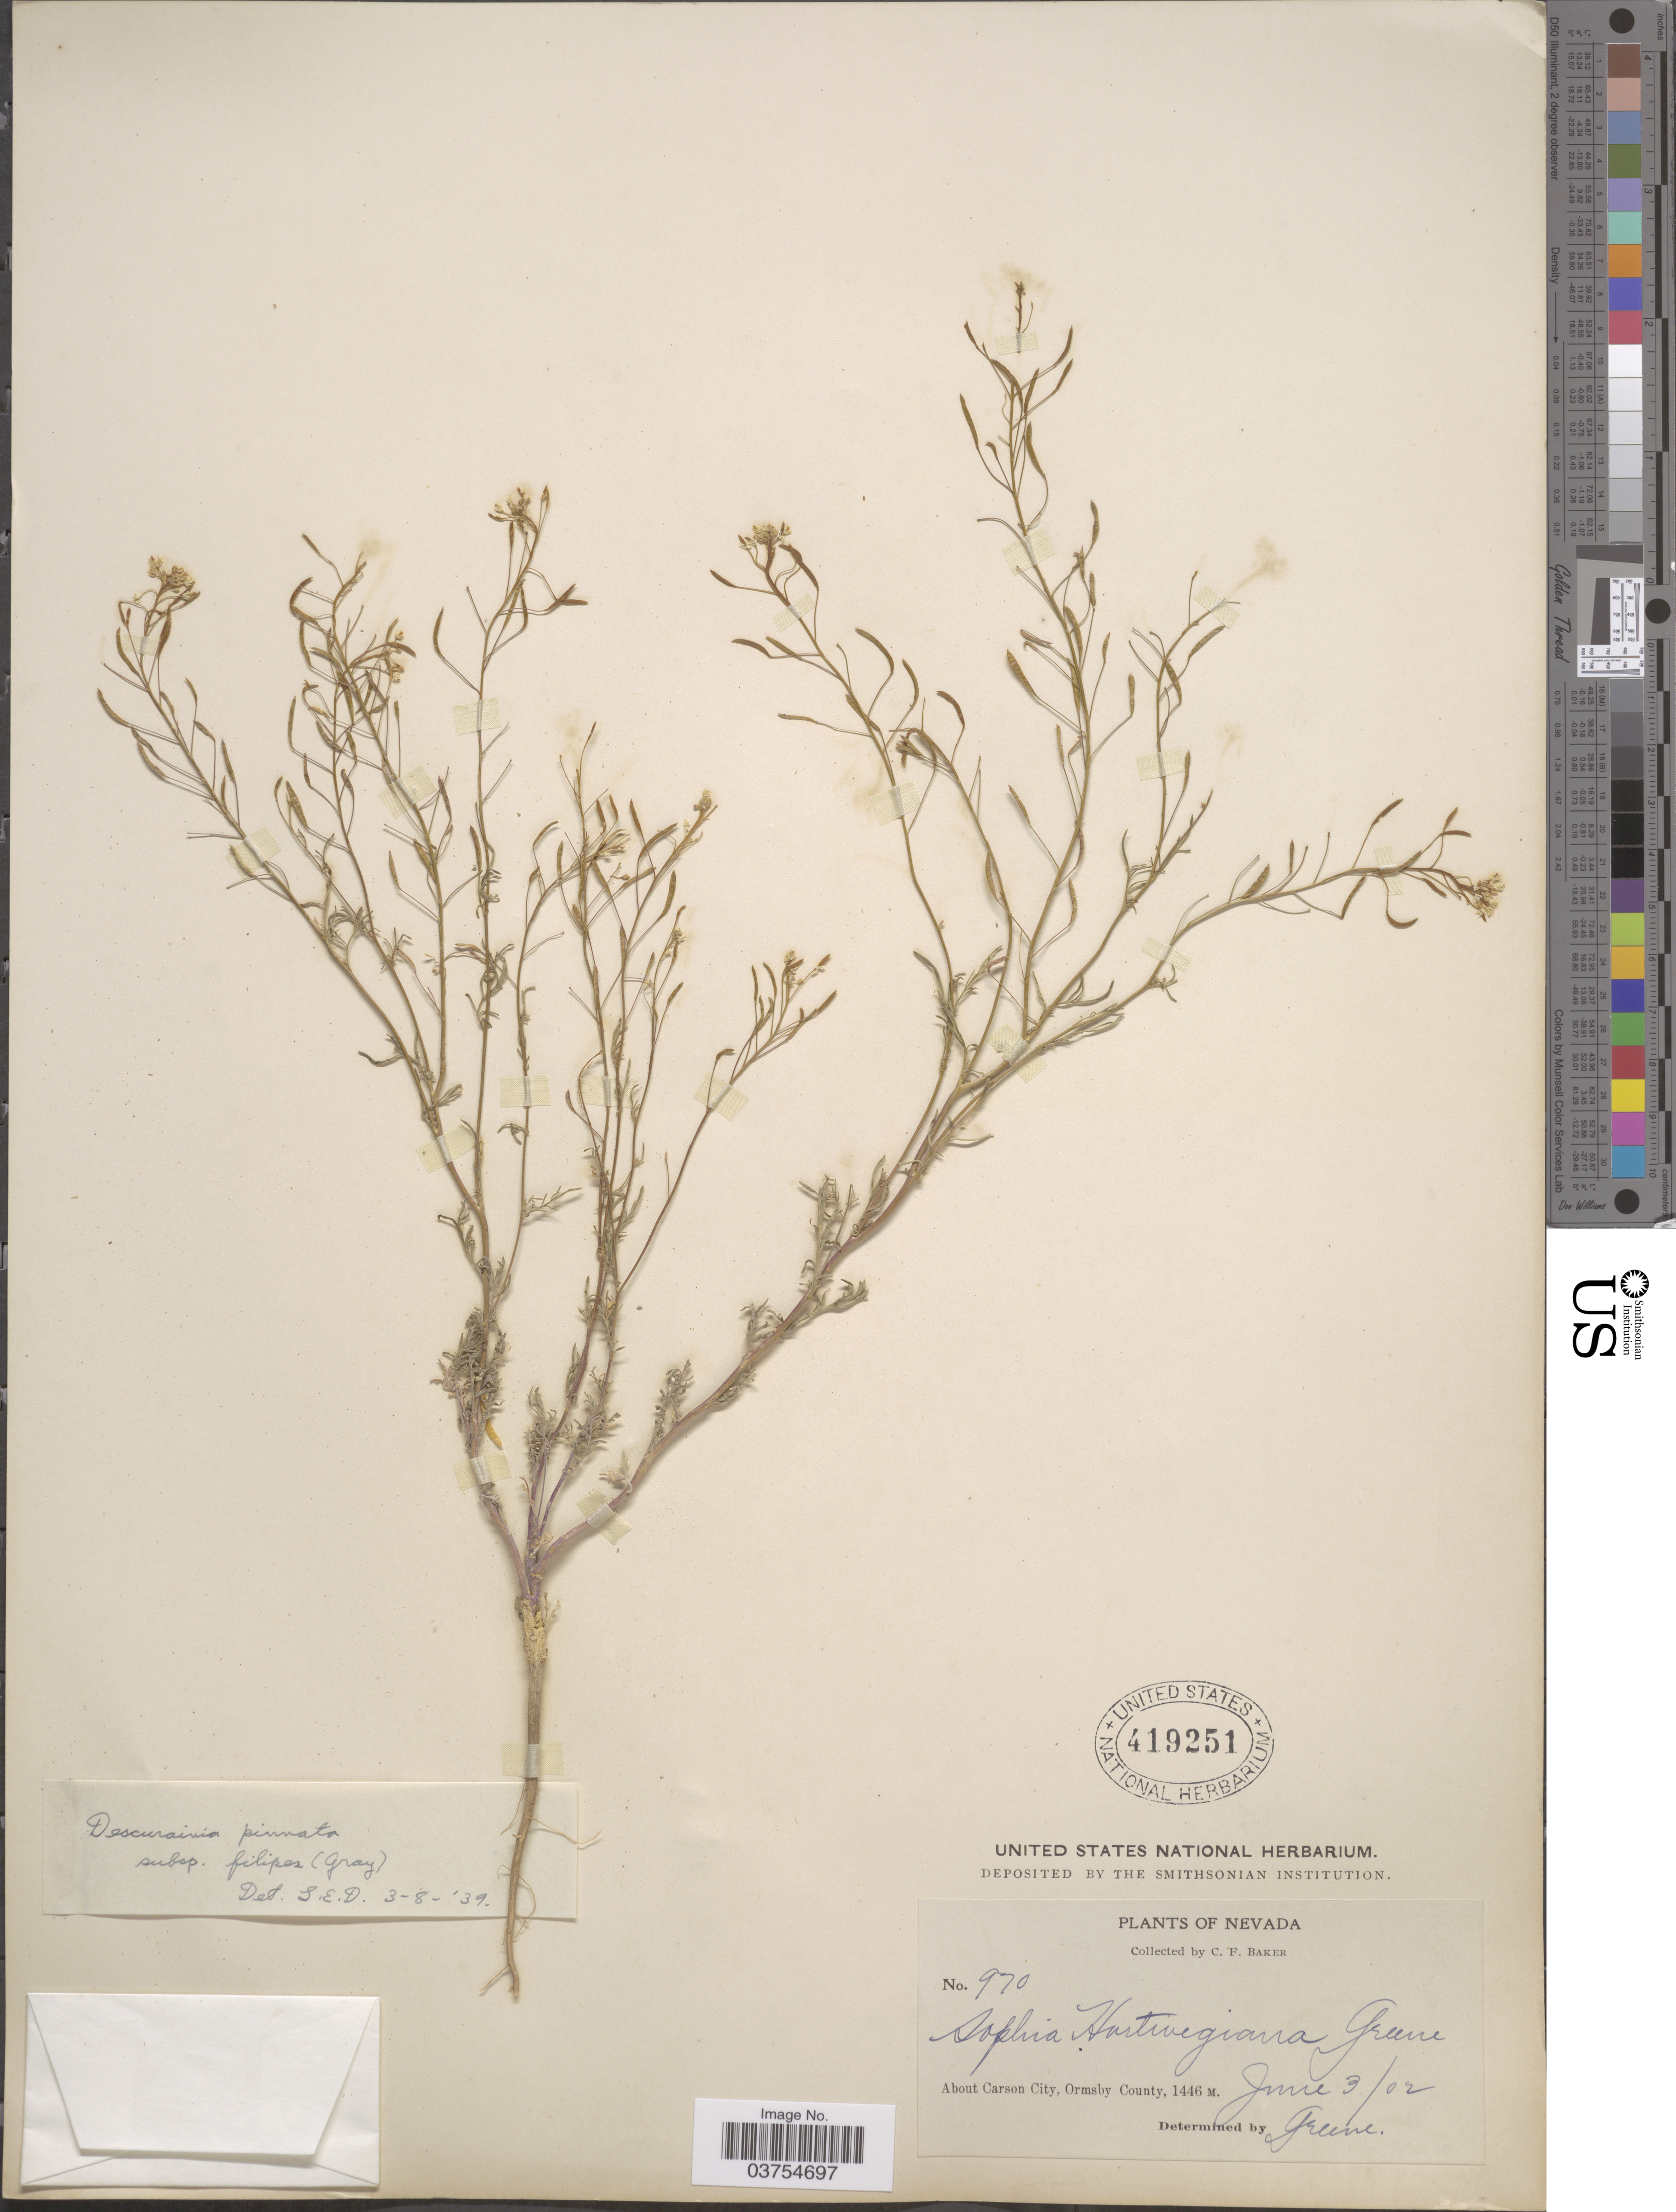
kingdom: Plantae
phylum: Tracheophyta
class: Magnoliopsida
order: Brassicales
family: Brassicaceae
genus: Descurainia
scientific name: Descurainia pinnata subsp. filipes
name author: (A. Gray) Detling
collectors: C. F. Baker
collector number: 970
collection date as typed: Transcribed d/m/y: 3/6/2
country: United States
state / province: Nevada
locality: About Carson City, Ormsby County.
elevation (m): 1446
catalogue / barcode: US 419251